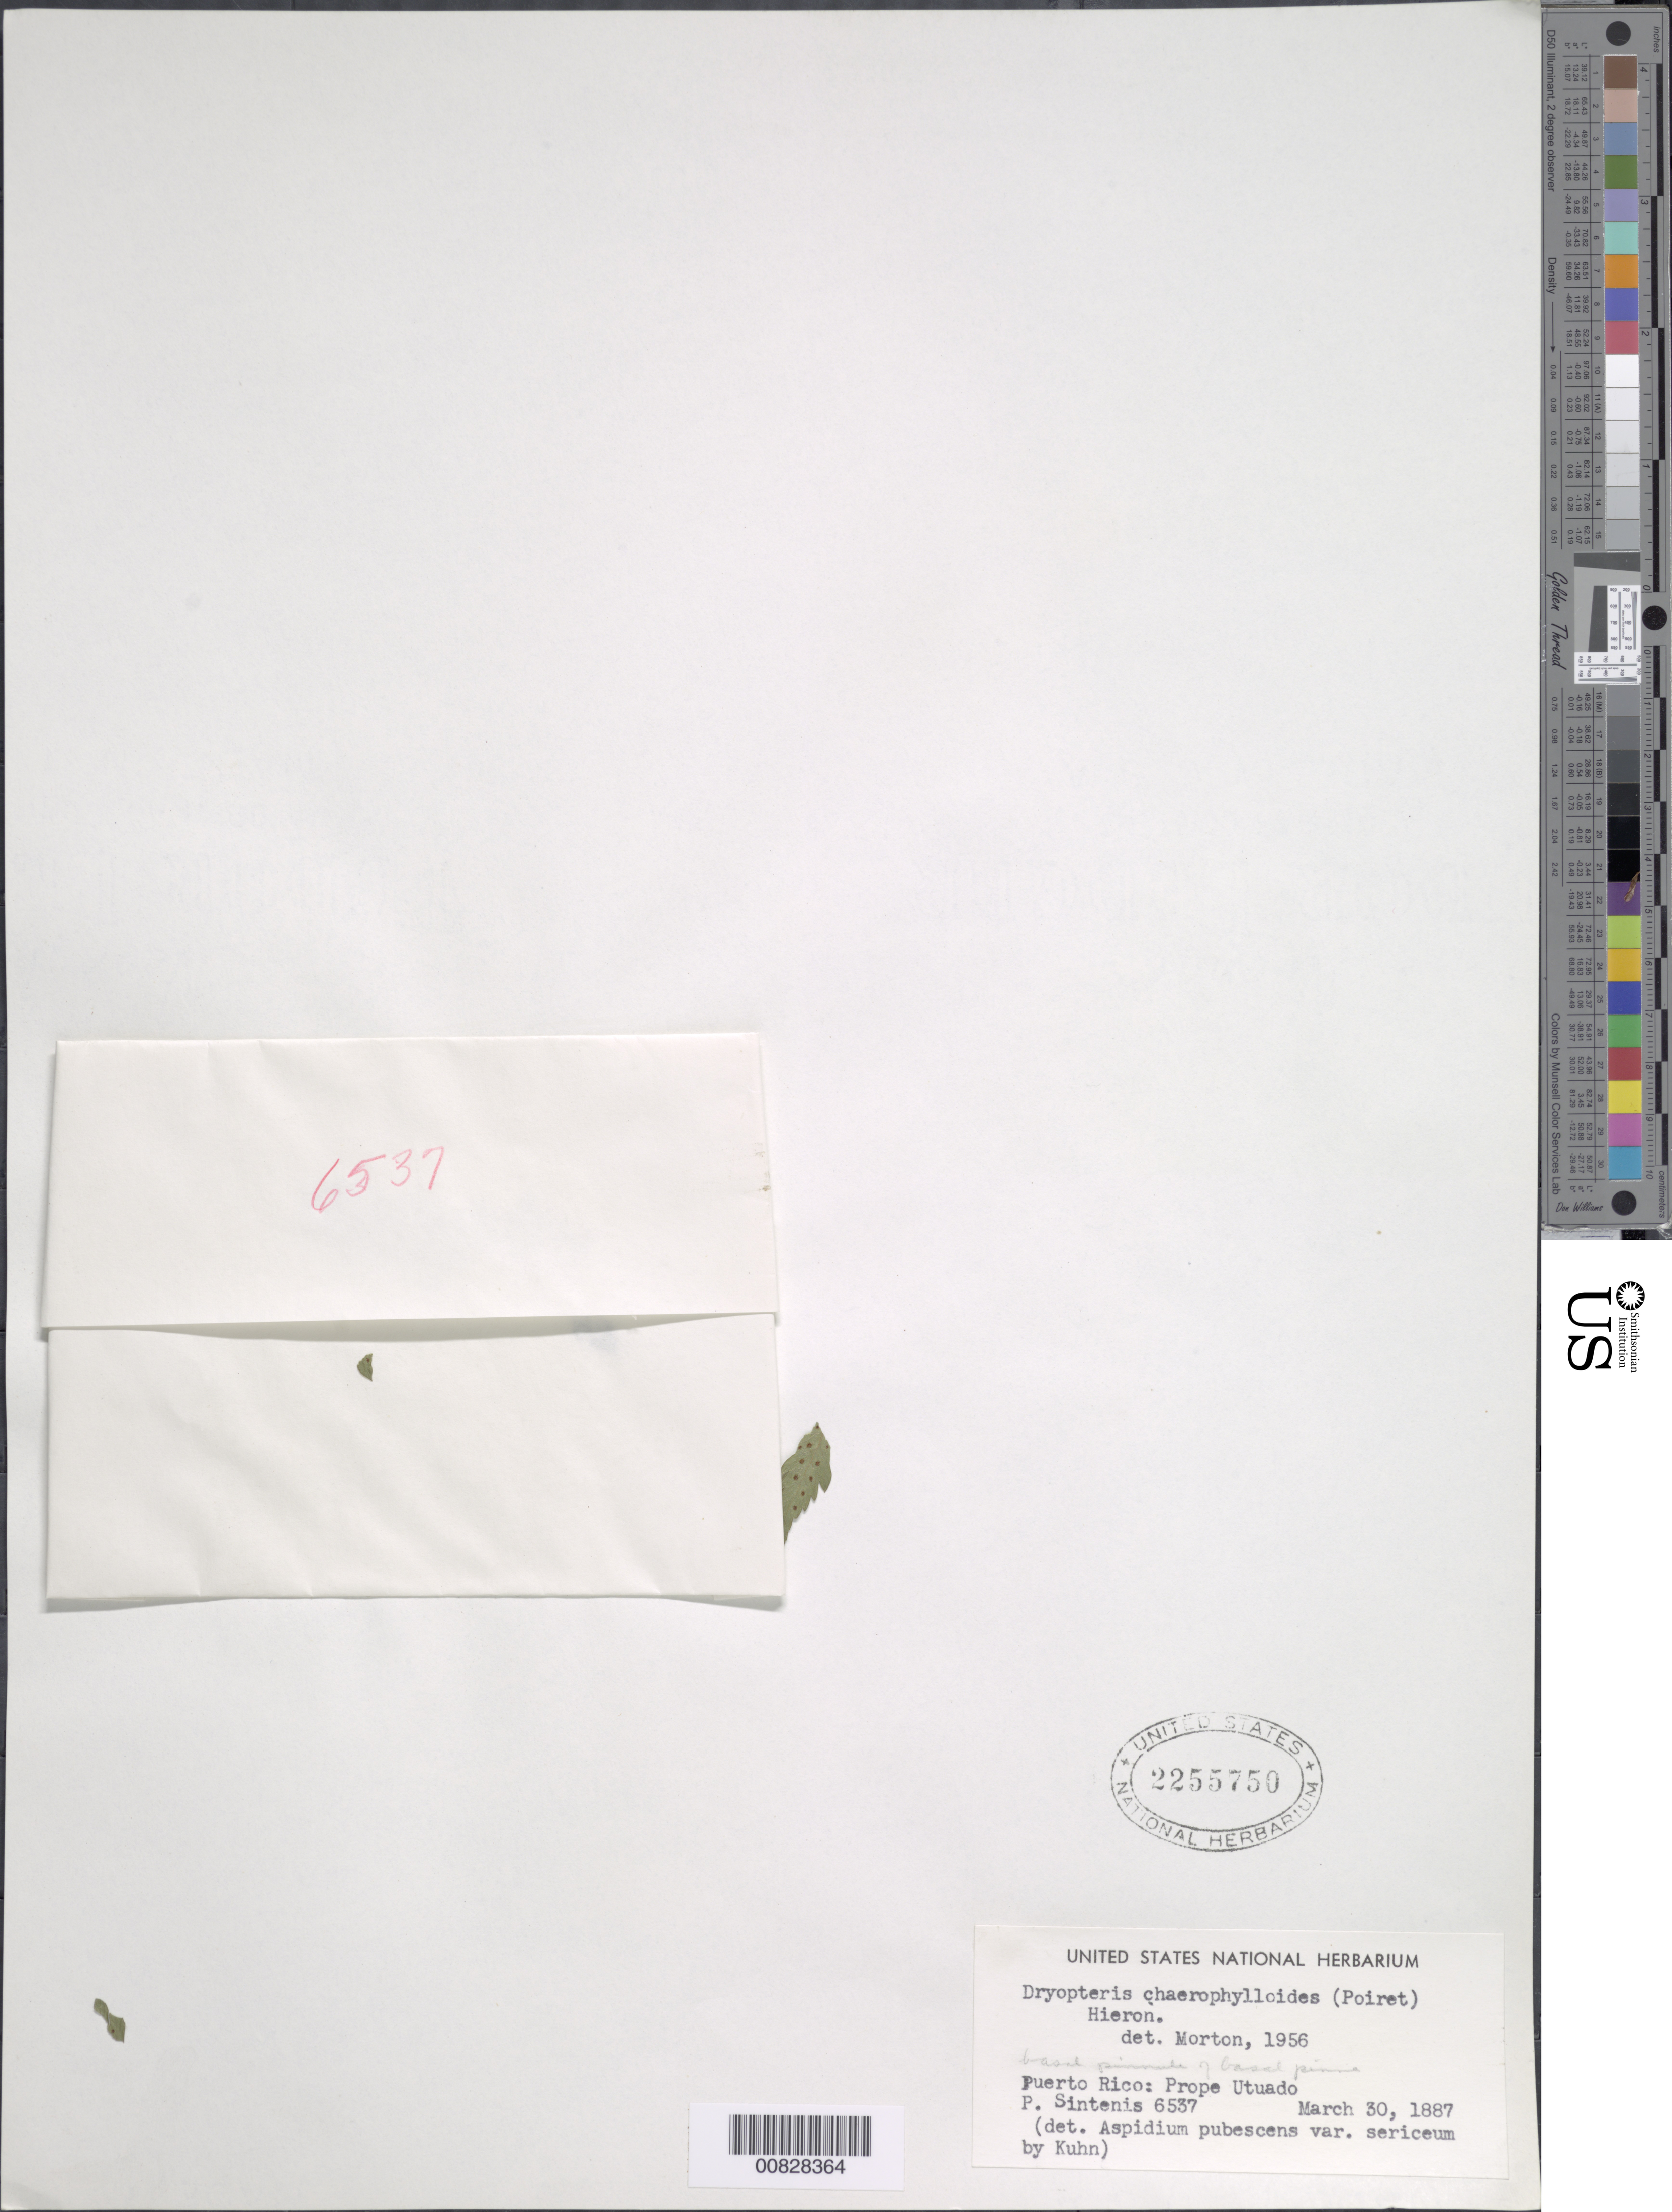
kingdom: Plantae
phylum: Tracheophyta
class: Polypodiopsida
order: Polypodiales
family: Dryopteridaceae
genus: Polystichopsis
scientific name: Polystichopsis chaerophylloides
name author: (Poir.) C.V. Morton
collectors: P. Sintenis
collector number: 6537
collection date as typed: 30 Mar 1887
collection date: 1887-03-30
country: Puerto Rico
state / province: Utuado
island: Puerto Rico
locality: Utuado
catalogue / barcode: US 2255750